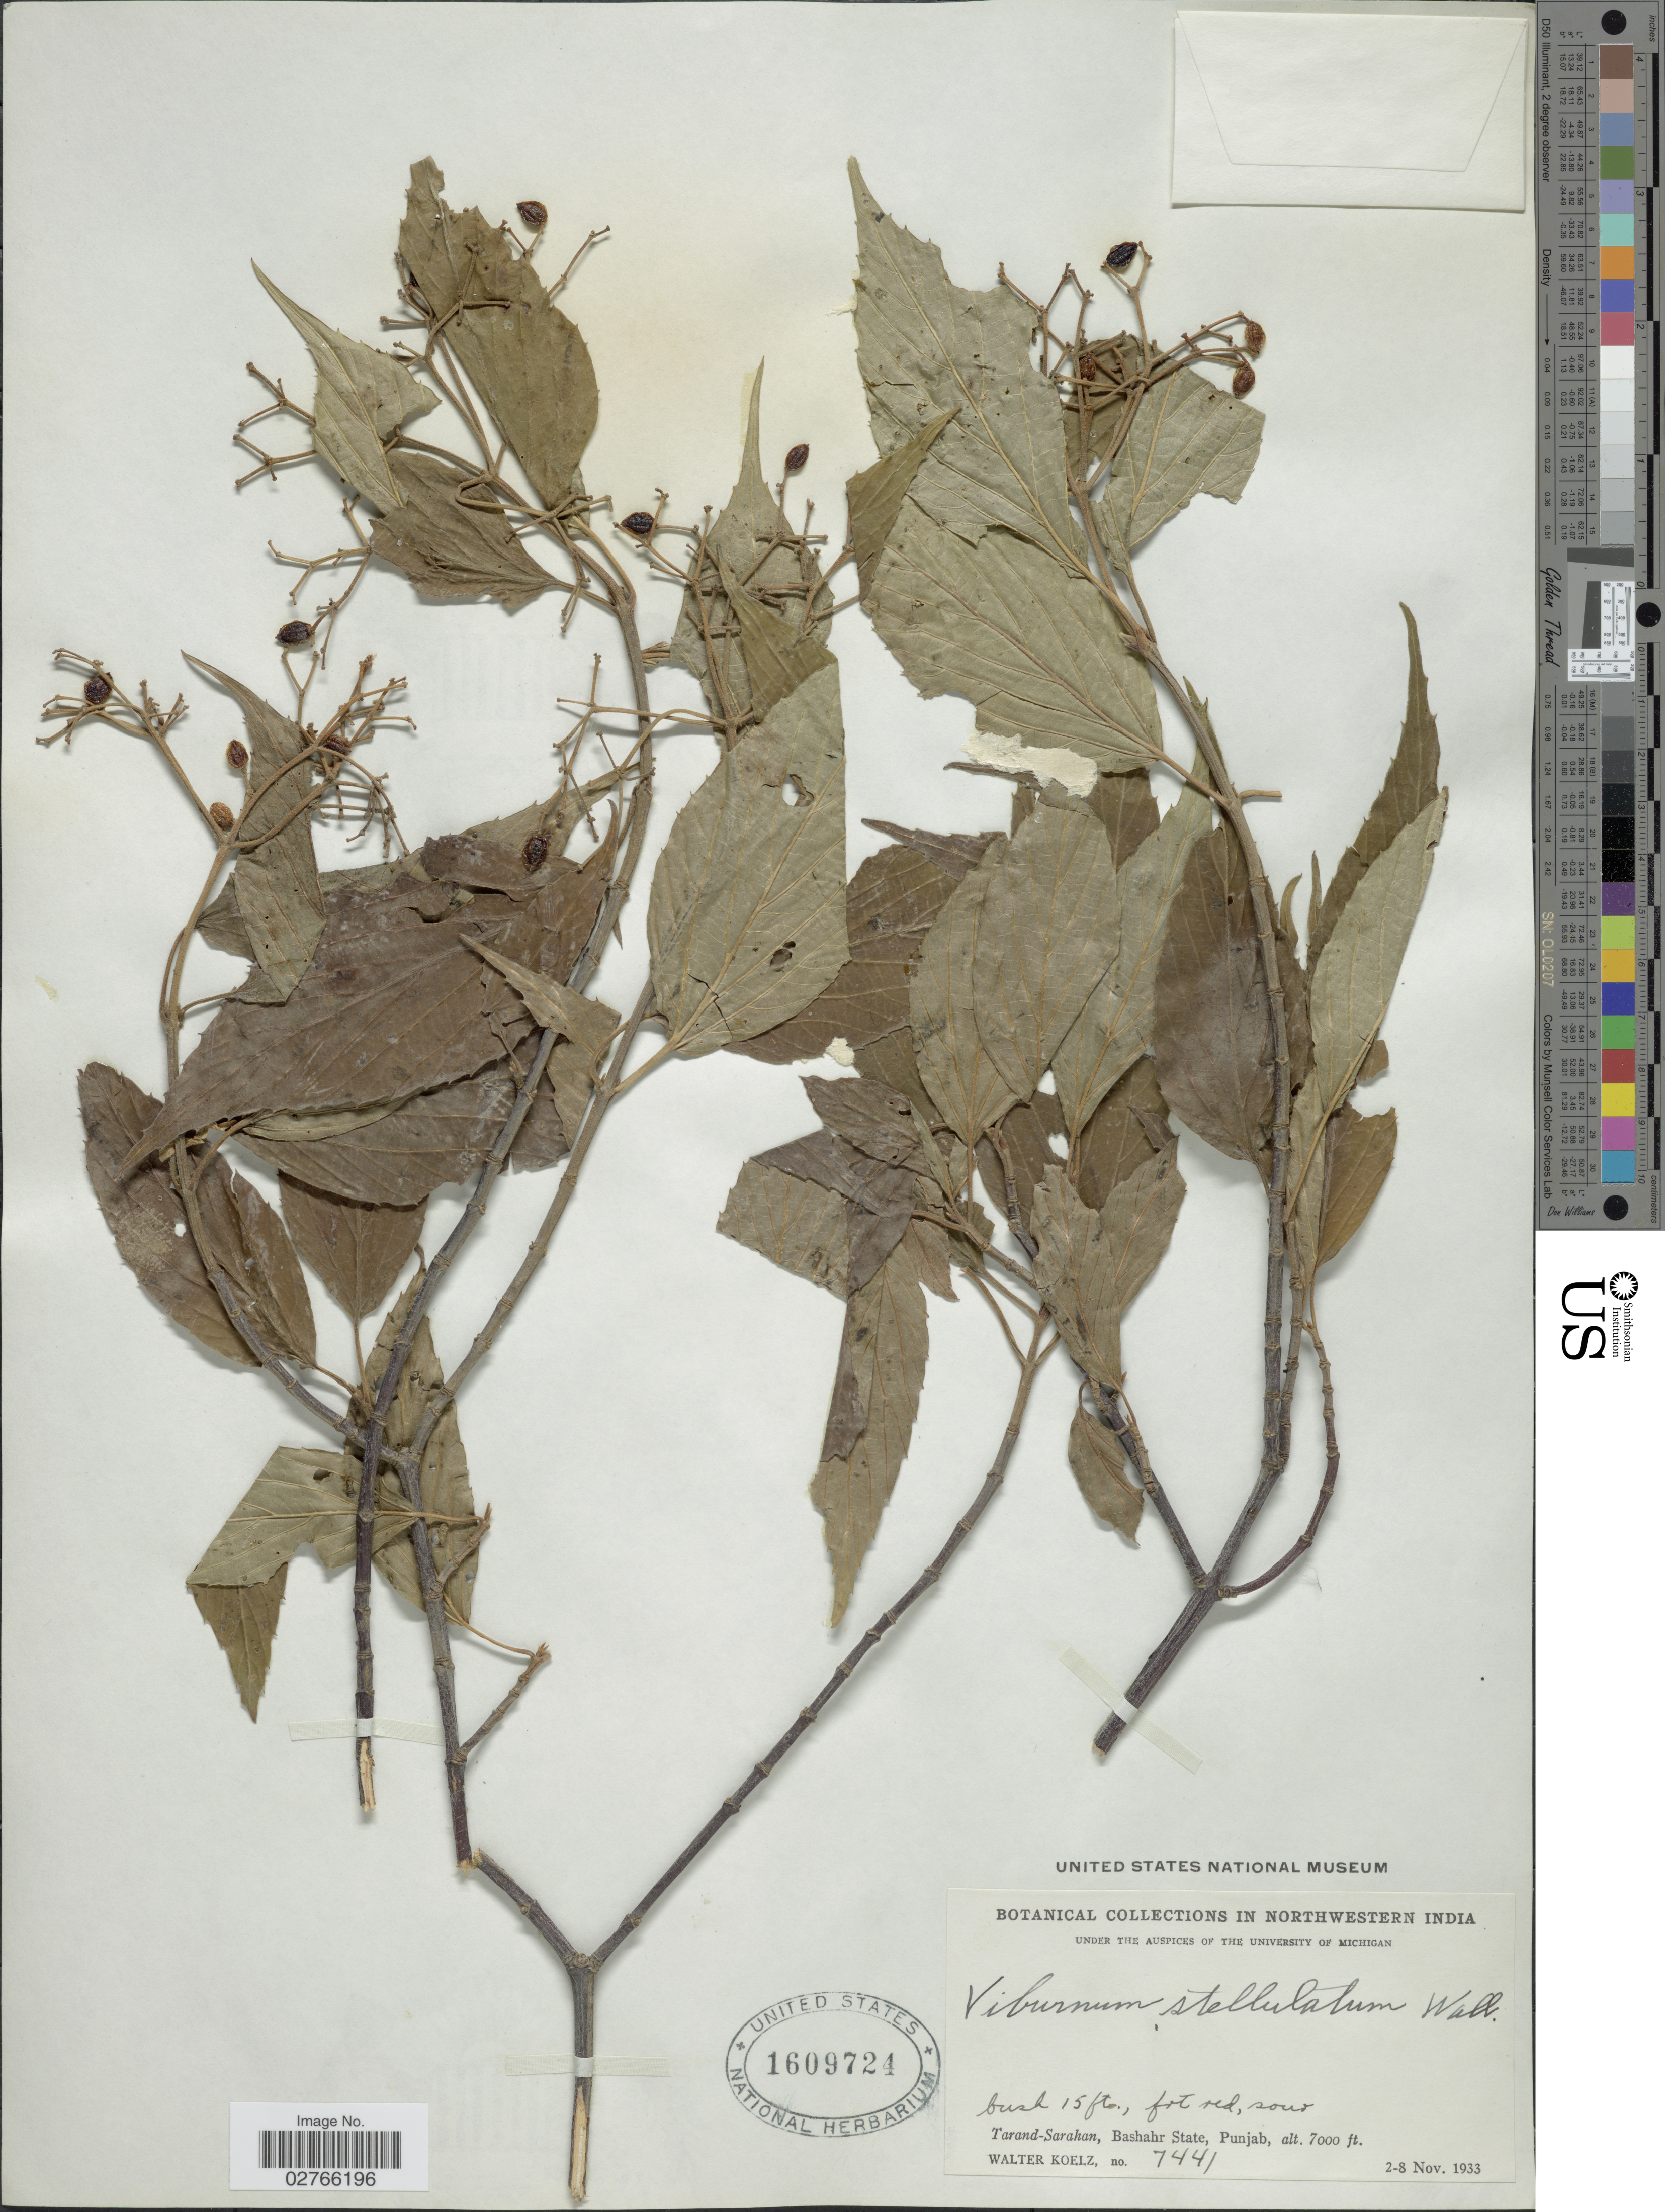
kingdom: Plantae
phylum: Tracheophyta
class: Magnoliopsida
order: Dipsacales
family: Viburnaceae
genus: Viburnum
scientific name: Viburnum mullaha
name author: Buch.-Ham. ex D. Don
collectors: W. N. Koelz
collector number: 7441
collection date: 1933-11-02/1933-11-08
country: India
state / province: Punjab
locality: Northwestern India, Tarand-Sarahan, Bashahr State, Punjab.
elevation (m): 2134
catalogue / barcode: US 1609724